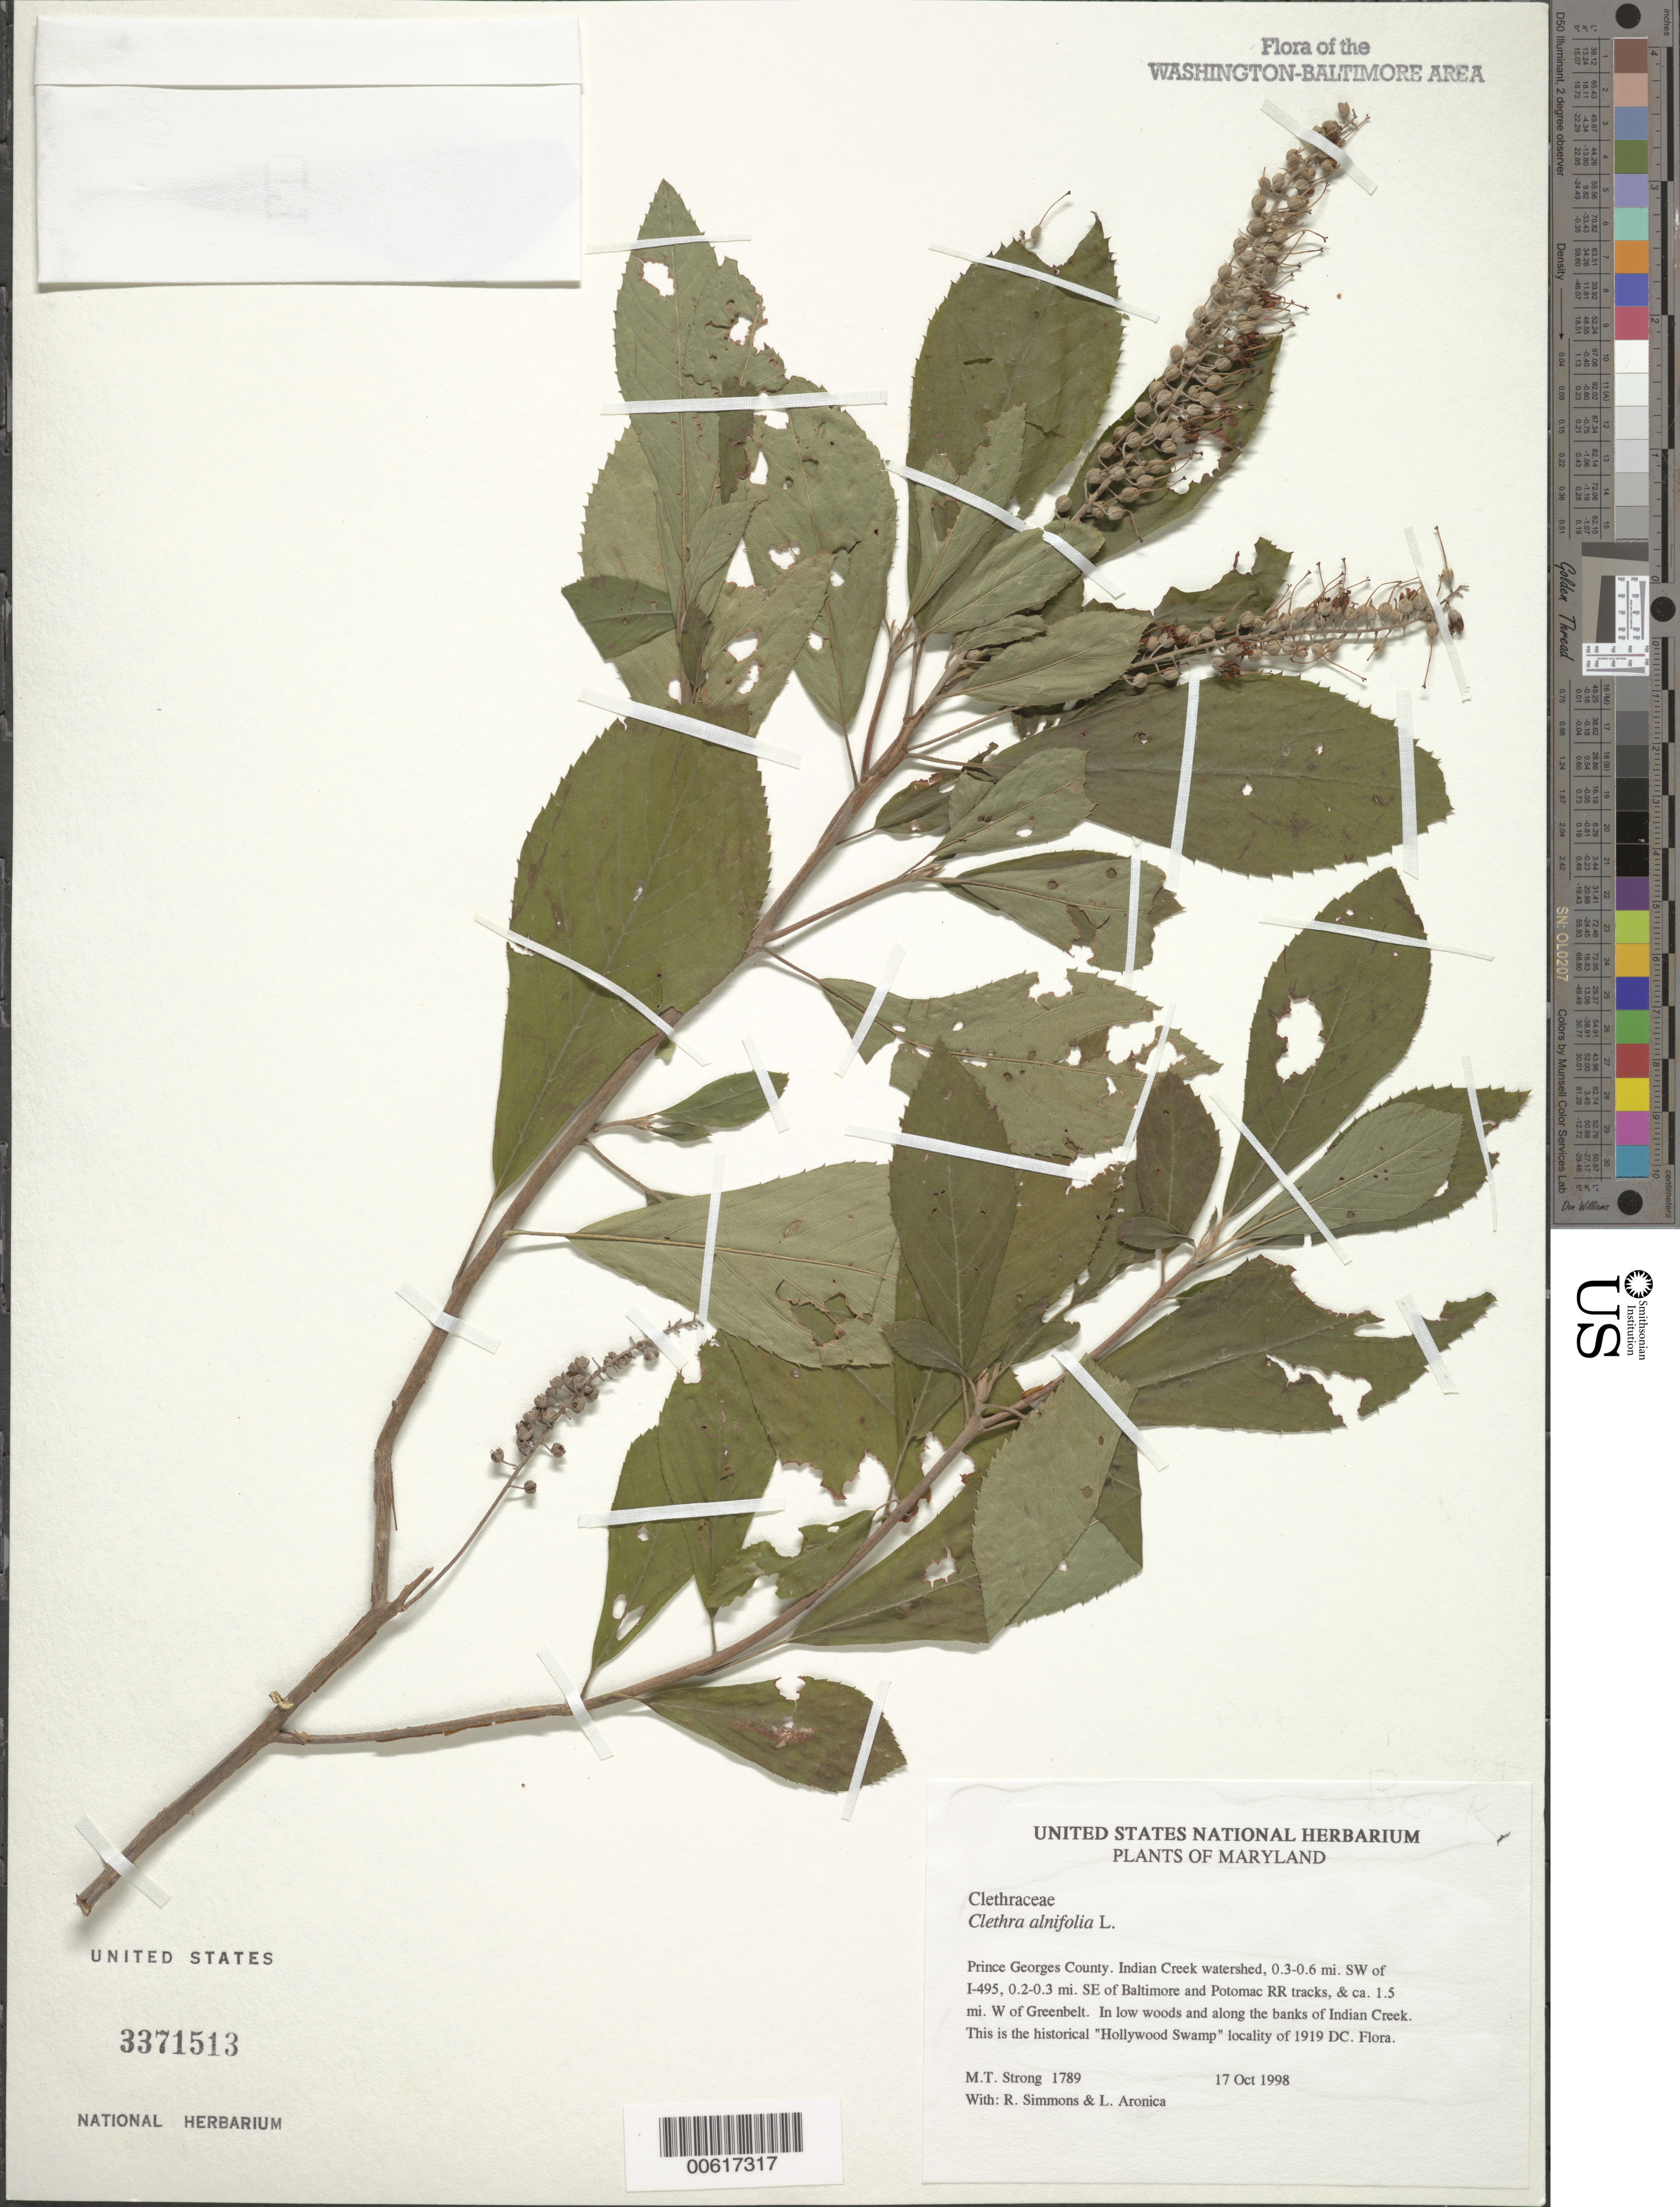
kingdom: Plantae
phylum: Tracheophyta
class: Magnoliopsida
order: Ericales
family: Clethraceae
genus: Clethra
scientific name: Clethra alnifolia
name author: L.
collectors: M. T. Strong, R. Simmons & L. Aronica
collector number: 1789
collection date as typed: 17 Oct 1998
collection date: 1998-10-17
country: United States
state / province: Maryland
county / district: Prince George's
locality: Indian Creek watershed, 0.3-0.6 mi. SW of I-495, 0.2-0.3 mi. SE of Baltimore and Potomac RR tracks, & ca. 1.5 mi. W of Greenbelt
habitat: In low woods and along the banks of Indian Creek. This is the historical "Hollywood Swamp" locality of 1919 DC. Flora.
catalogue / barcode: US 3371513